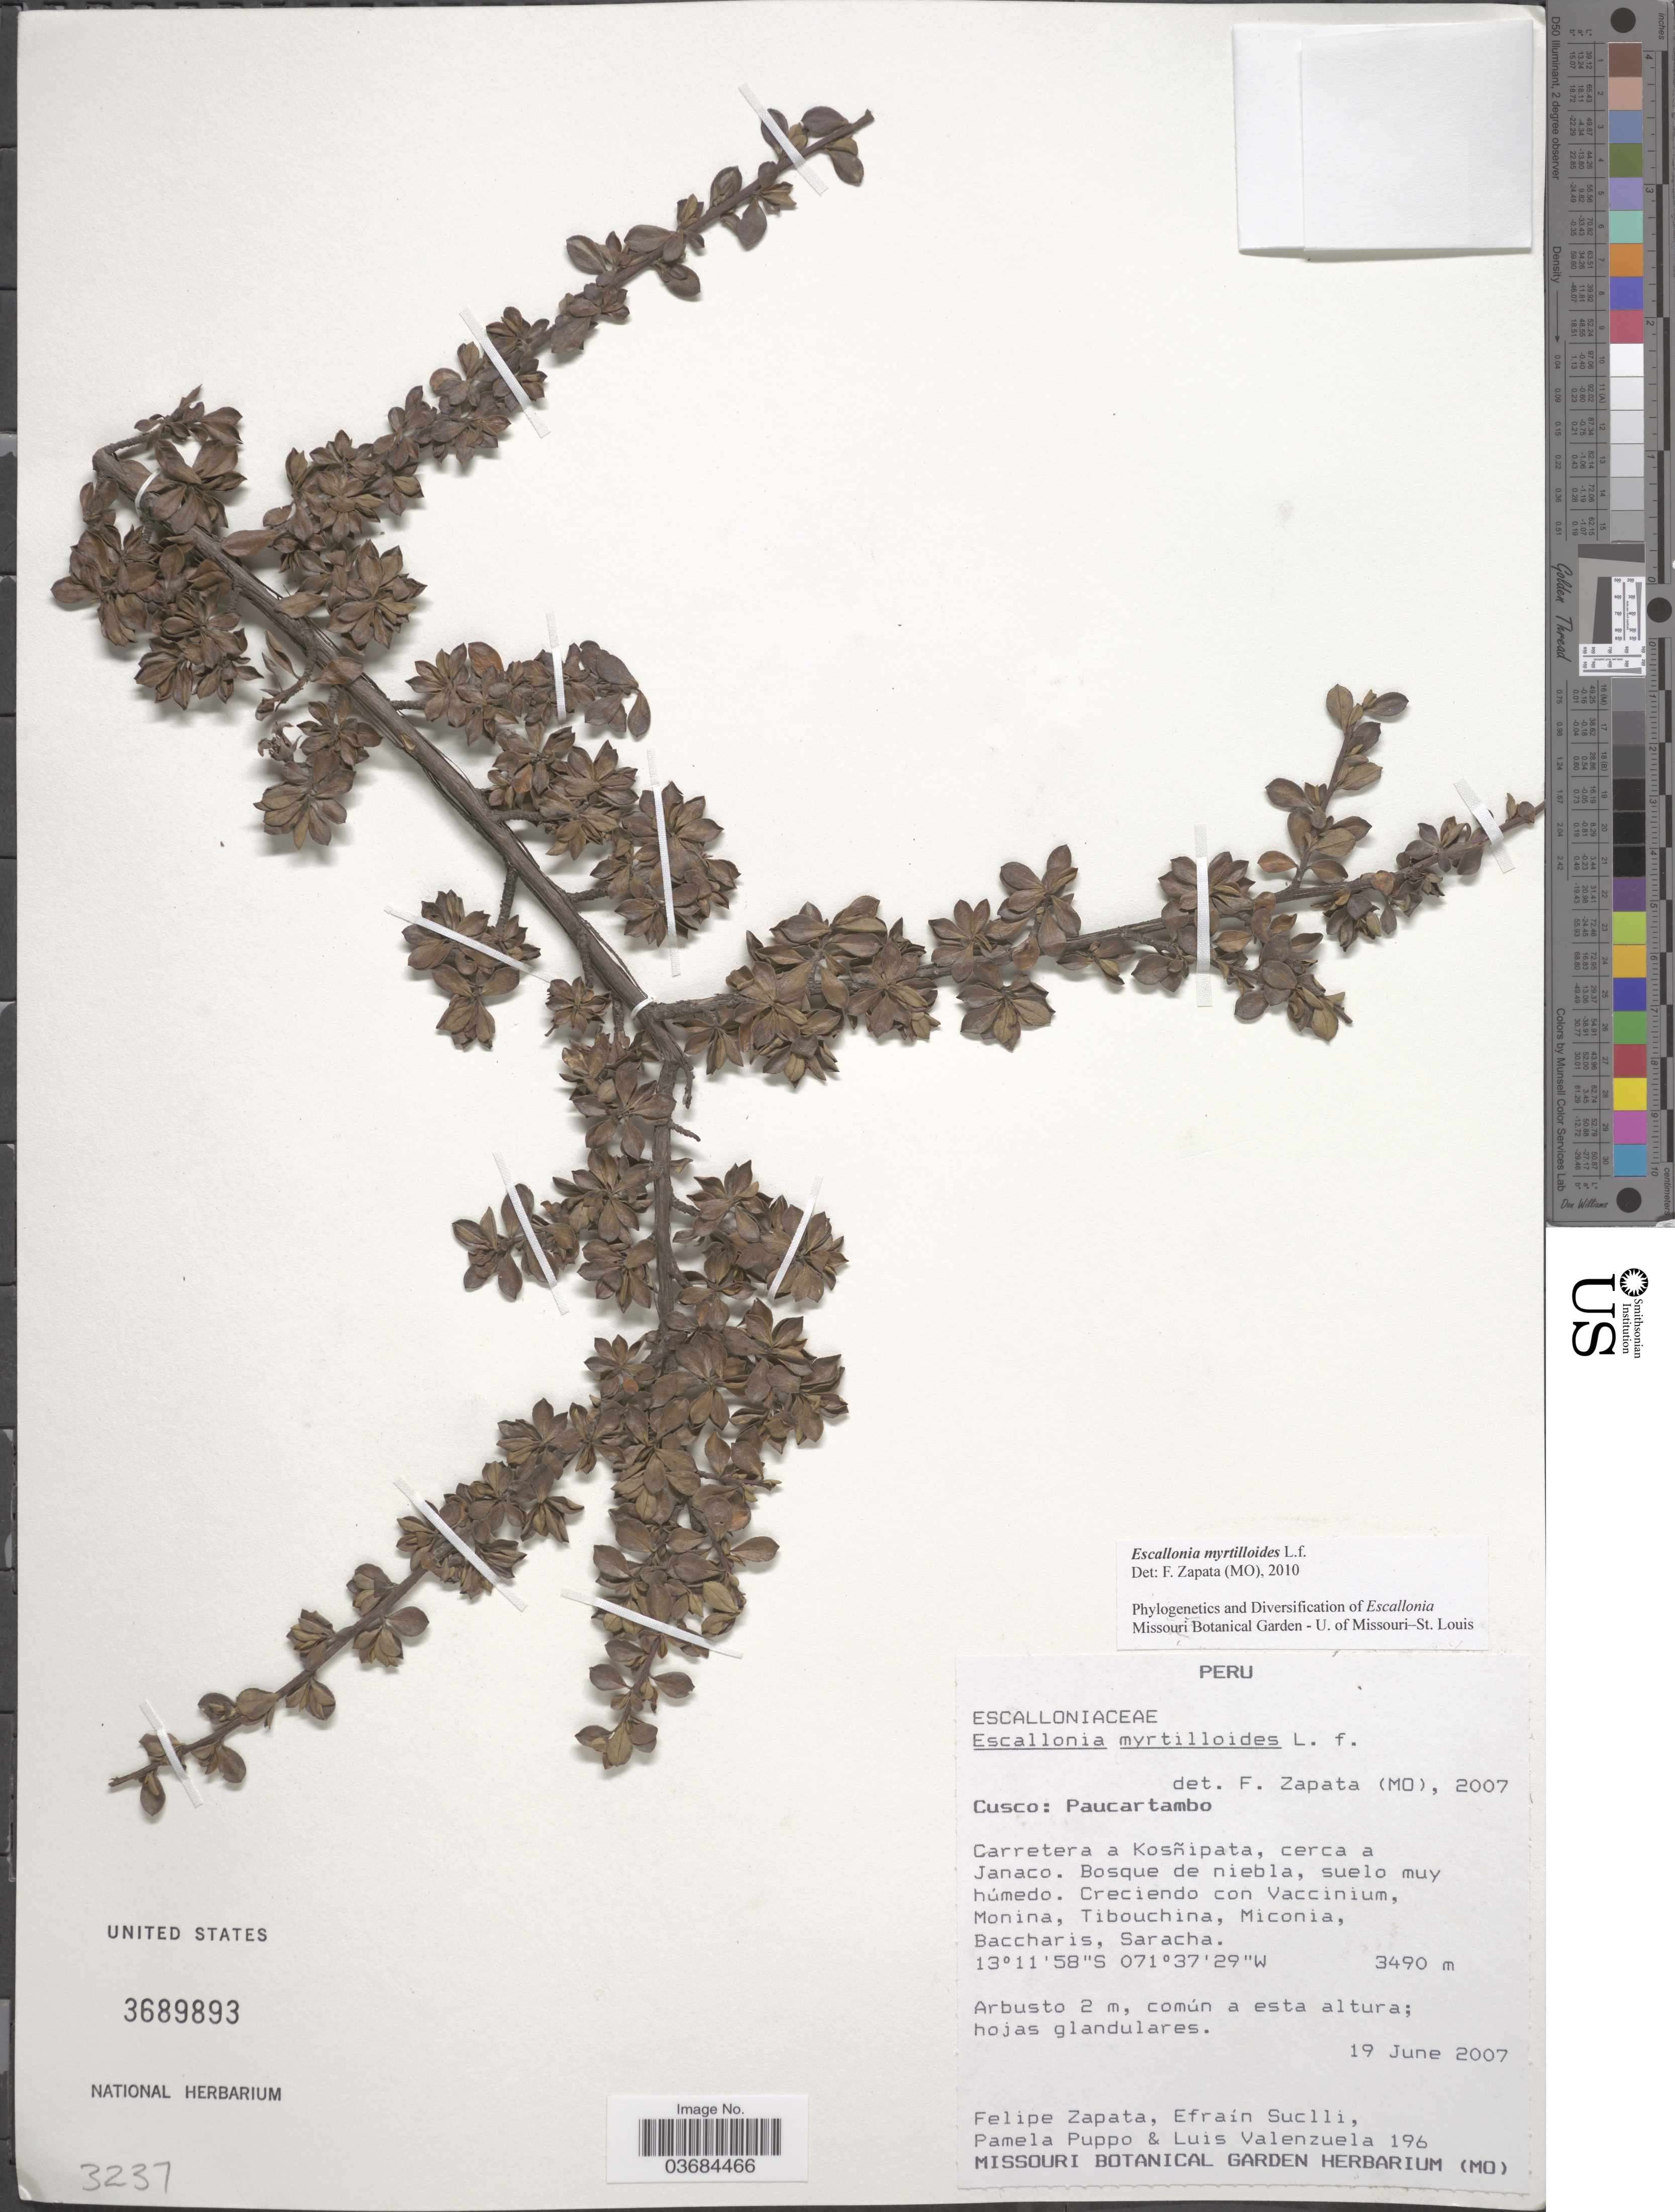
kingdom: Plantae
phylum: Tracheophyta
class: Magnoliopsida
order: Escalloniales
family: Escalloniaceae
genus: Escallonia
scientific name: Escallonia myrtilloides var. myrtilloides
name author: L. f.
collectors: F. Zapata, E. Suclli, P. Puppo & L. Valenzuela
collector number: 196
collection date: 2007-06-19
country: Peru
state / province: Cusco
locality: Paucartambo. Carretera a Kosñipata, cerca a Janaco.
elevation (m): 3490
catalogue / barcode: US 3689893